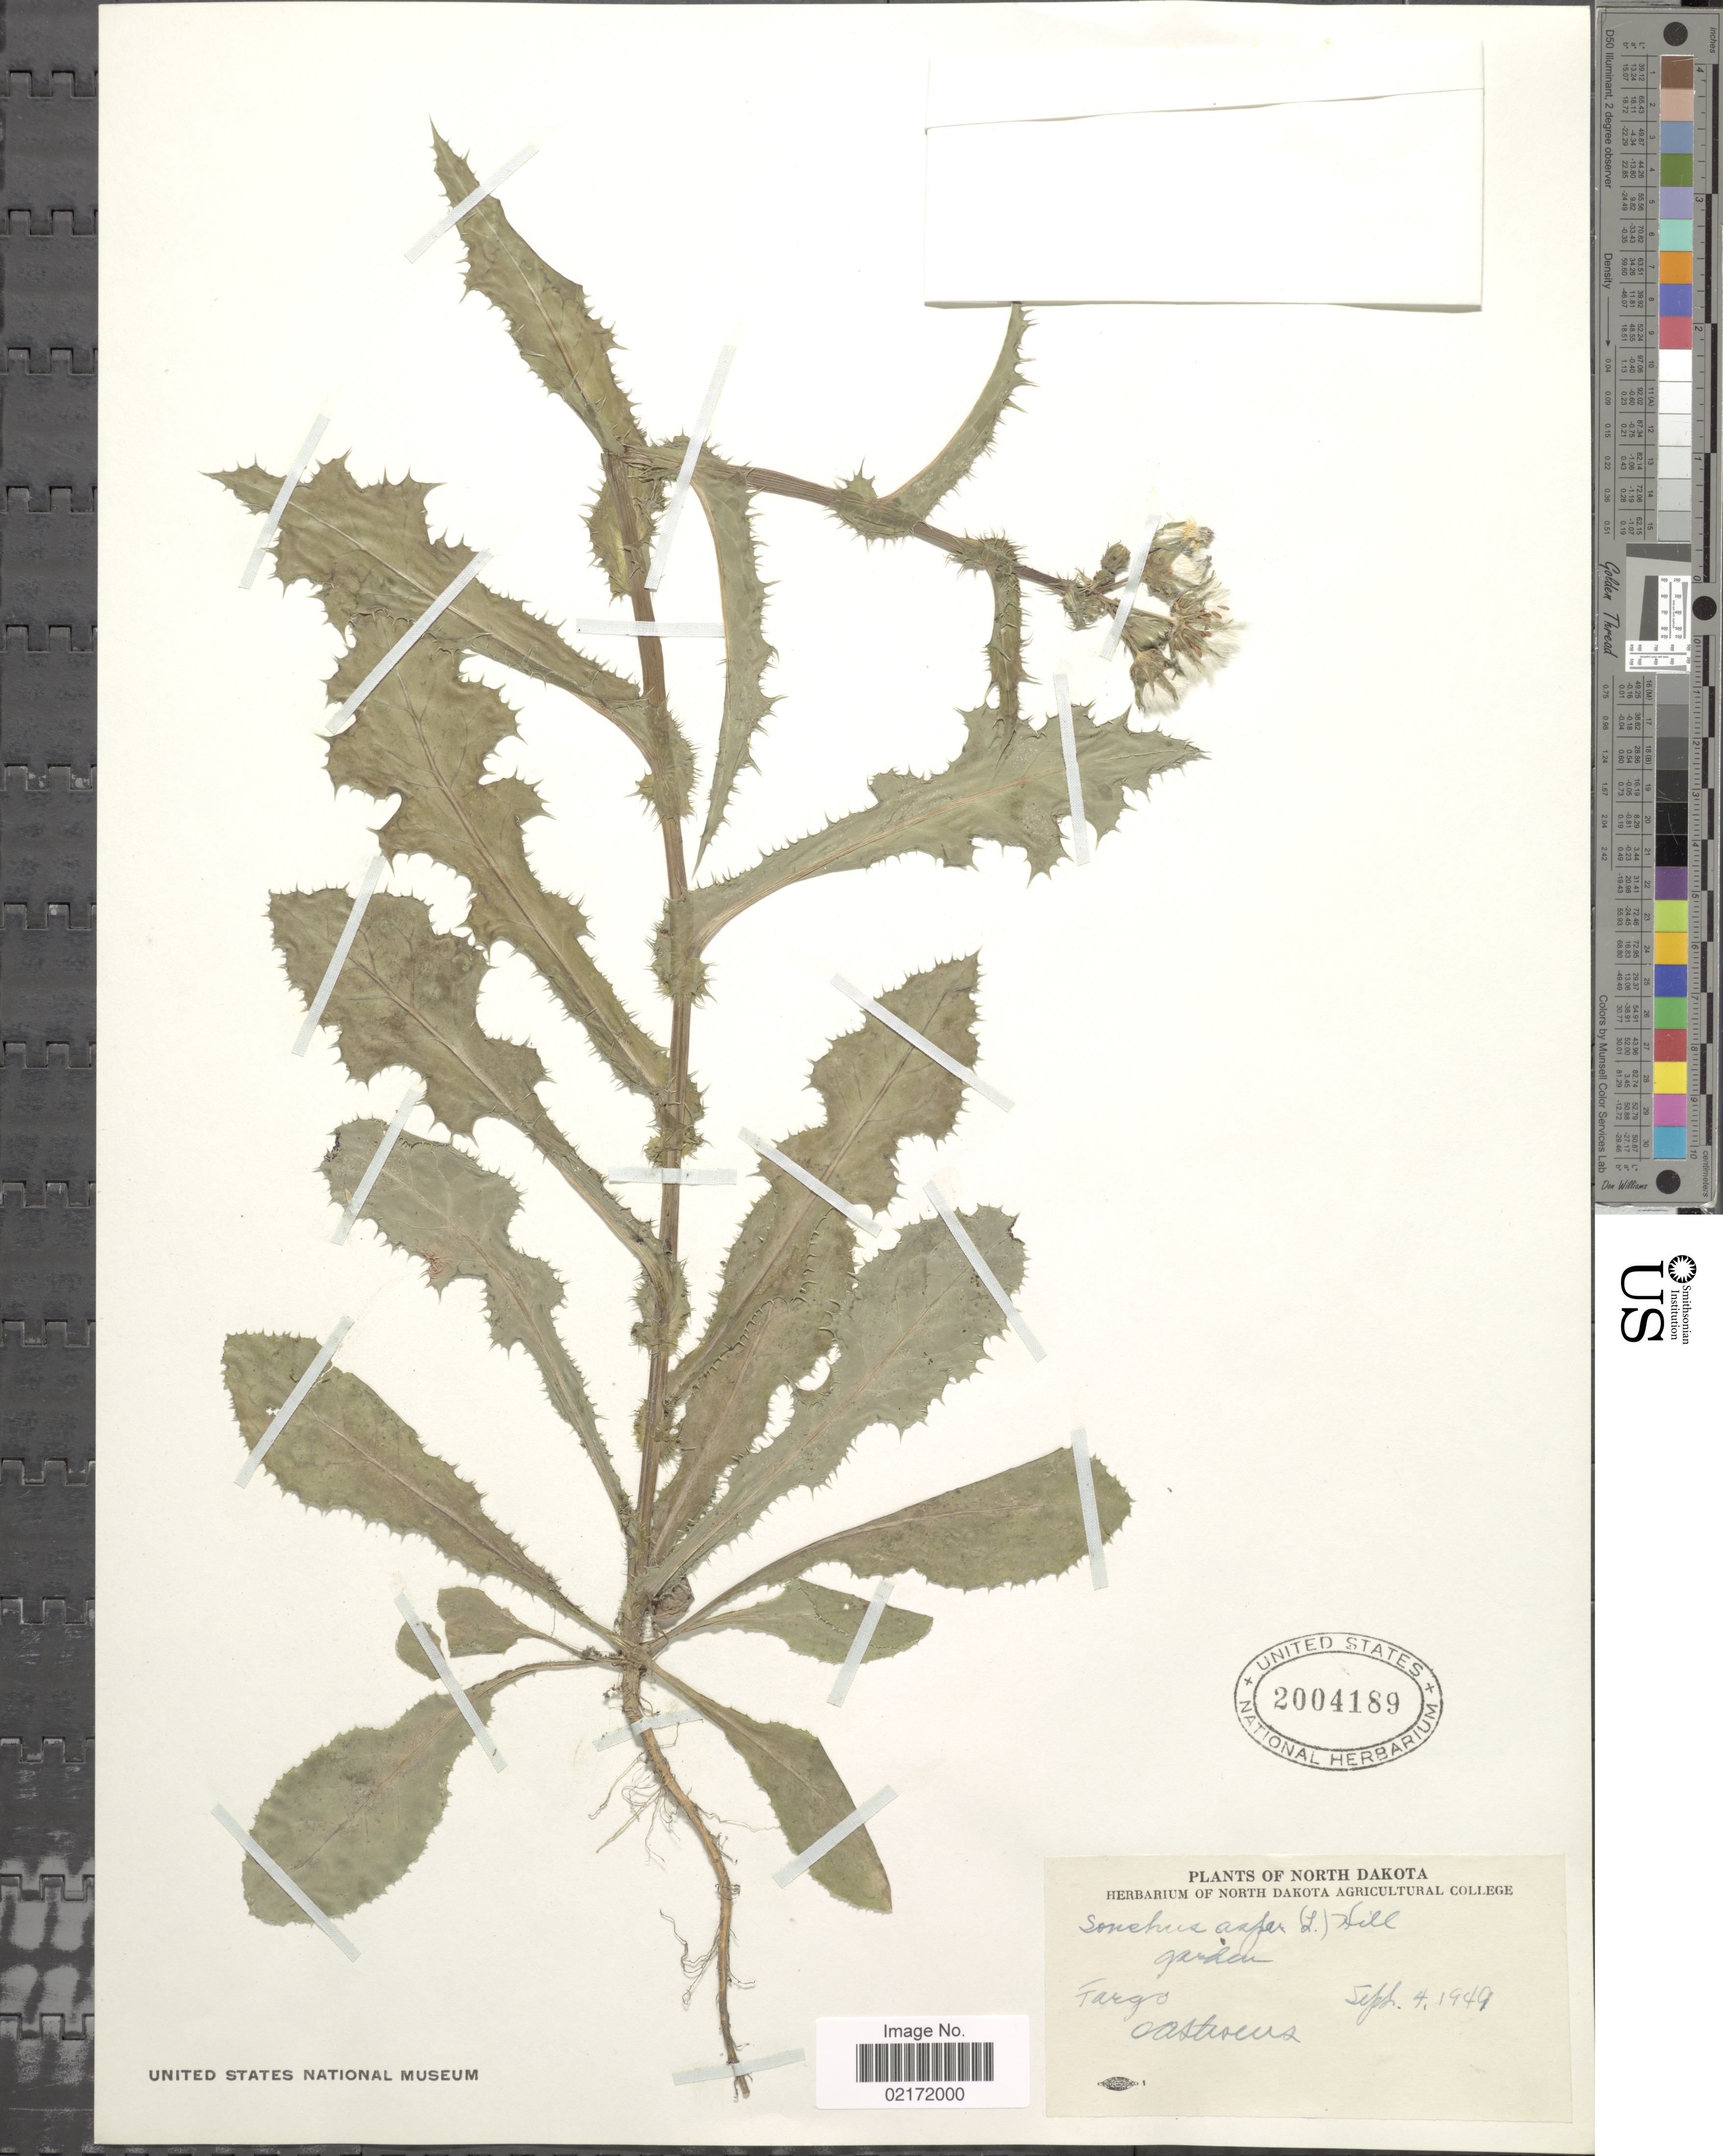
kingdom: Plantae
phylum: Tracheophyta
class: Magnoliopsida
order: Asterales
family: Asteraceae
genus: Sonchus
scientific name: Sonchus asper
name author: (L.) Hill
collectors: O. A. Stevens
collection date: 1949-09-04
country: United States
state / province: North Dakota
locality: Fargo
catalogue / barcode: US 2004189